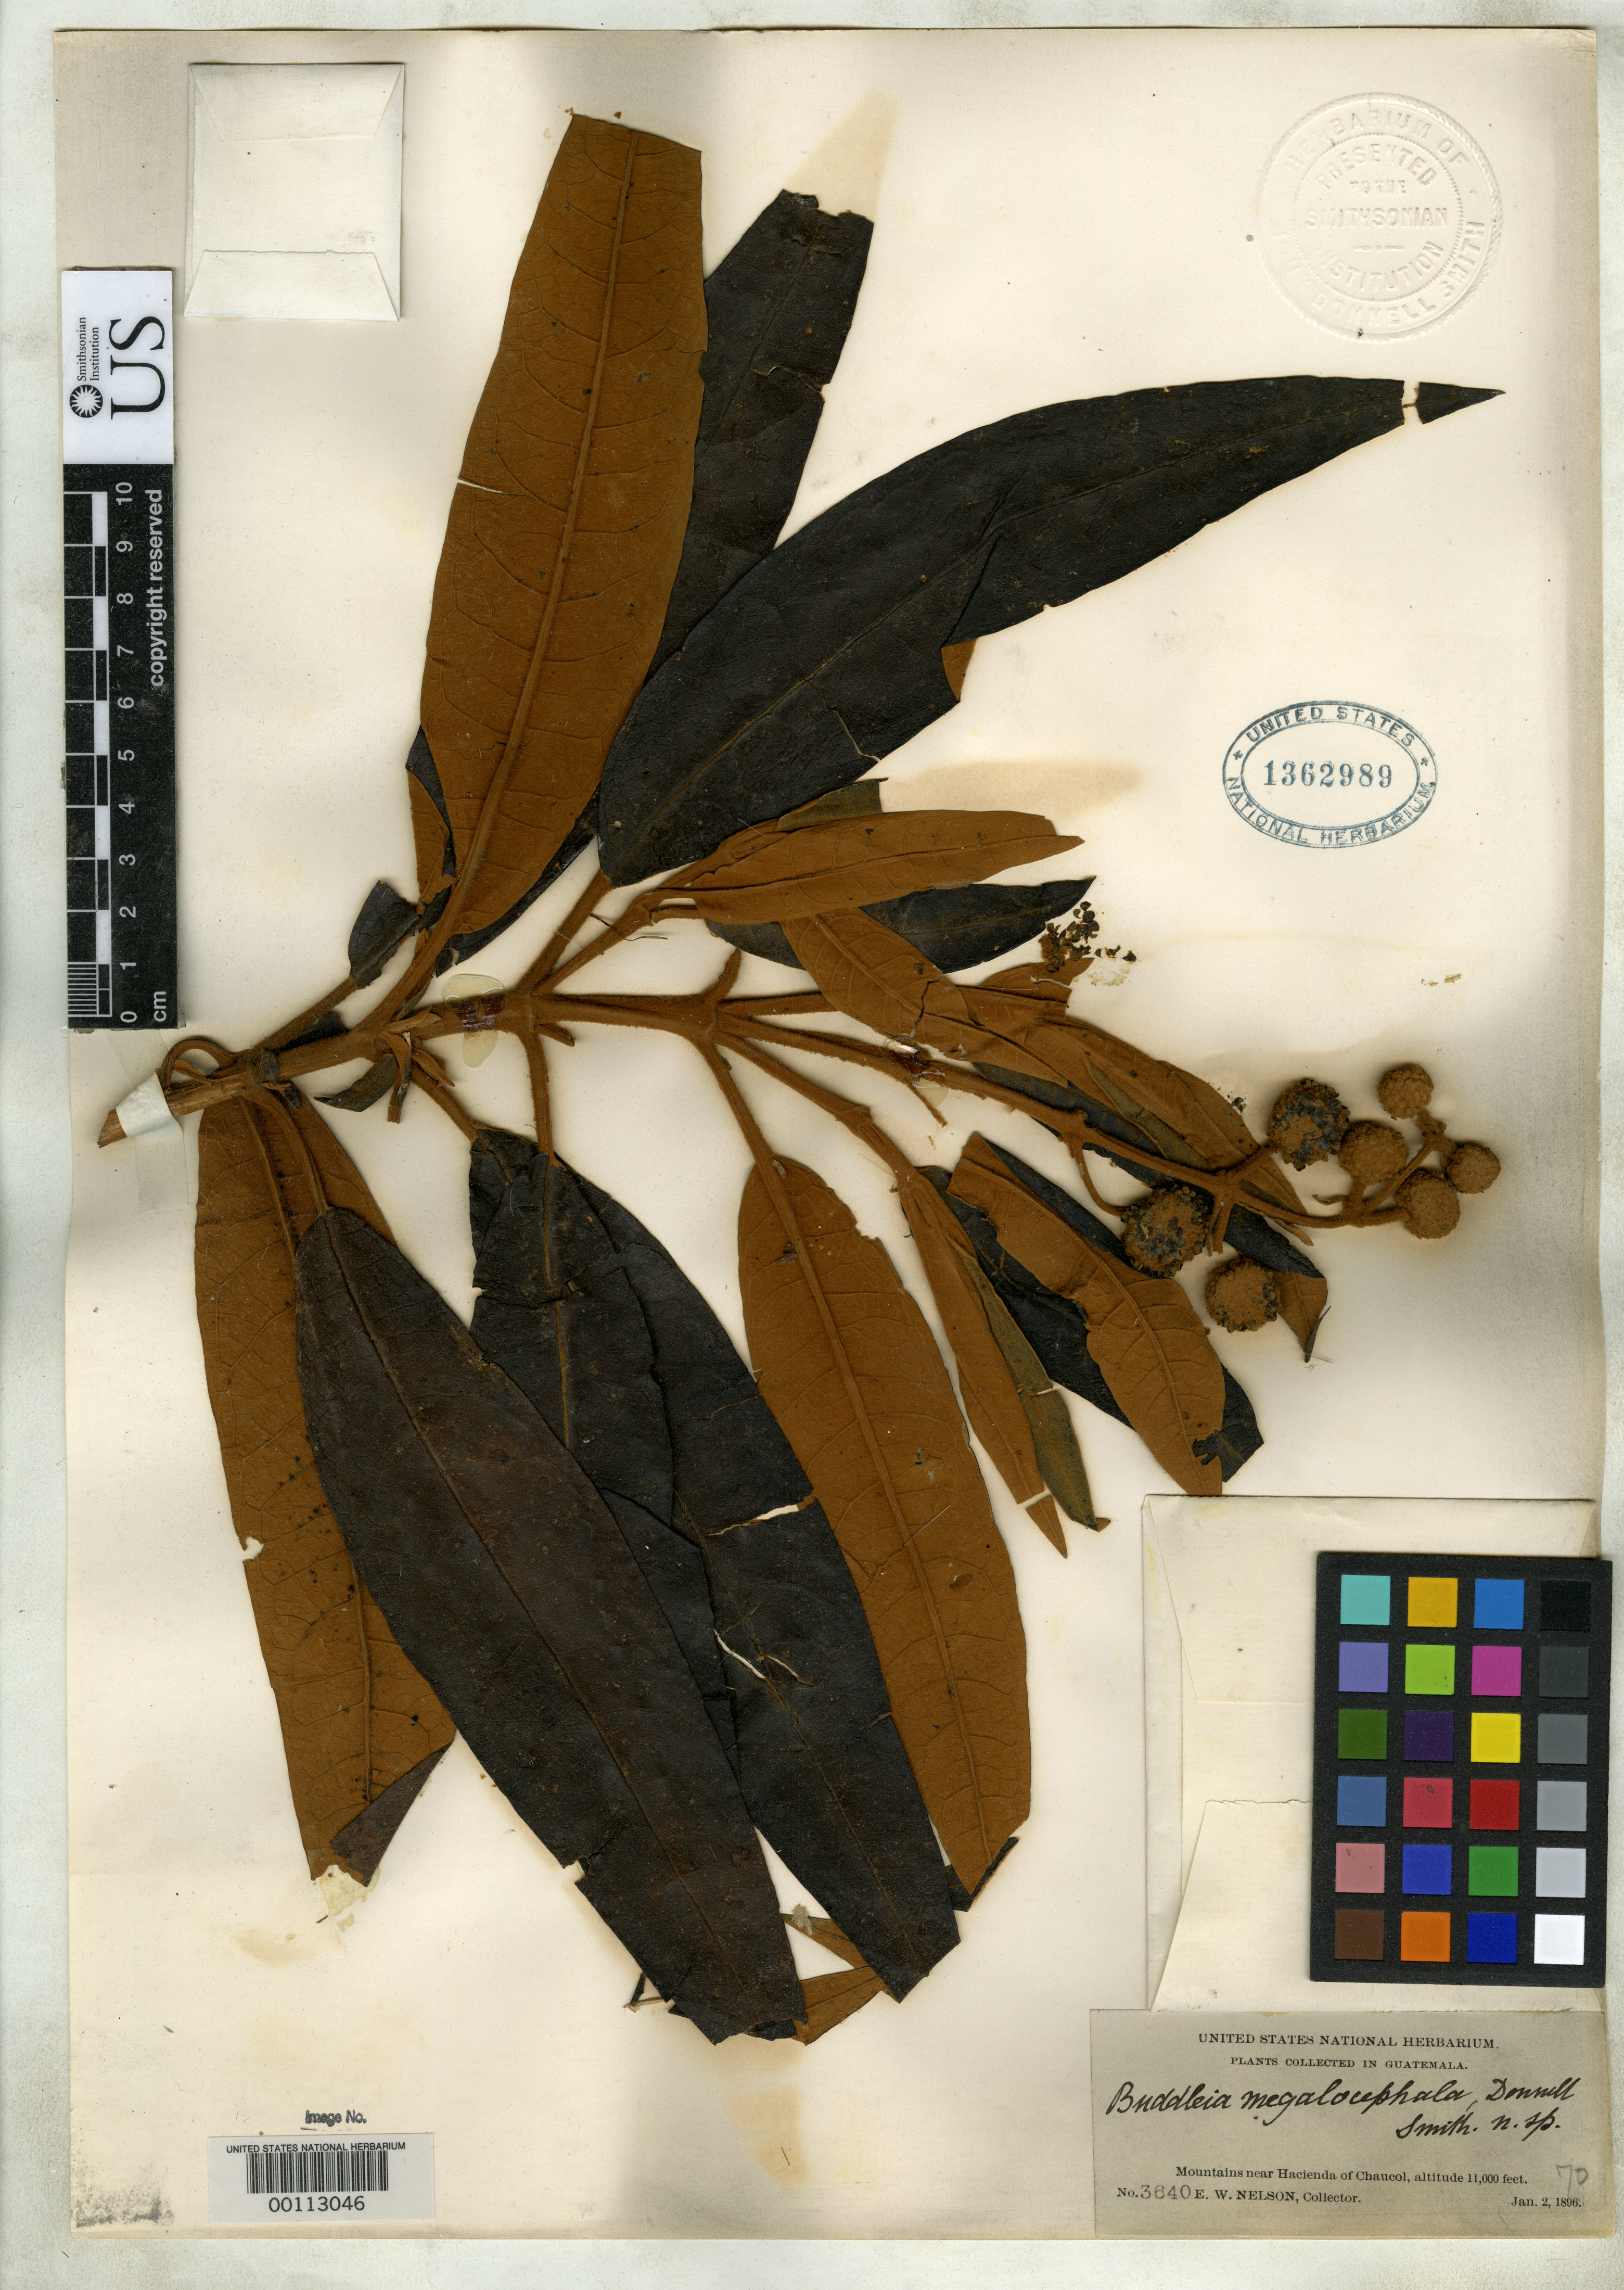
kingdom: Plantae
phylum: Tracheophyta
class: Magnoliopsida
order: Lamiales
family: Scrophulariaceae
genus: Buddleja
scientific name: Buddleja megalocephala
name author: Donn. Sm.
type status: Type Collection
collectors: E. W. Nelson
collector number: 3640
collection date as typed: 02 Jan 1896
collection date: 1896-01-02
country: Guatemala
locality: Mountains near Hacienda of Chaucol.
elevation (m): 3353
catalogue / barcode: US 1362989